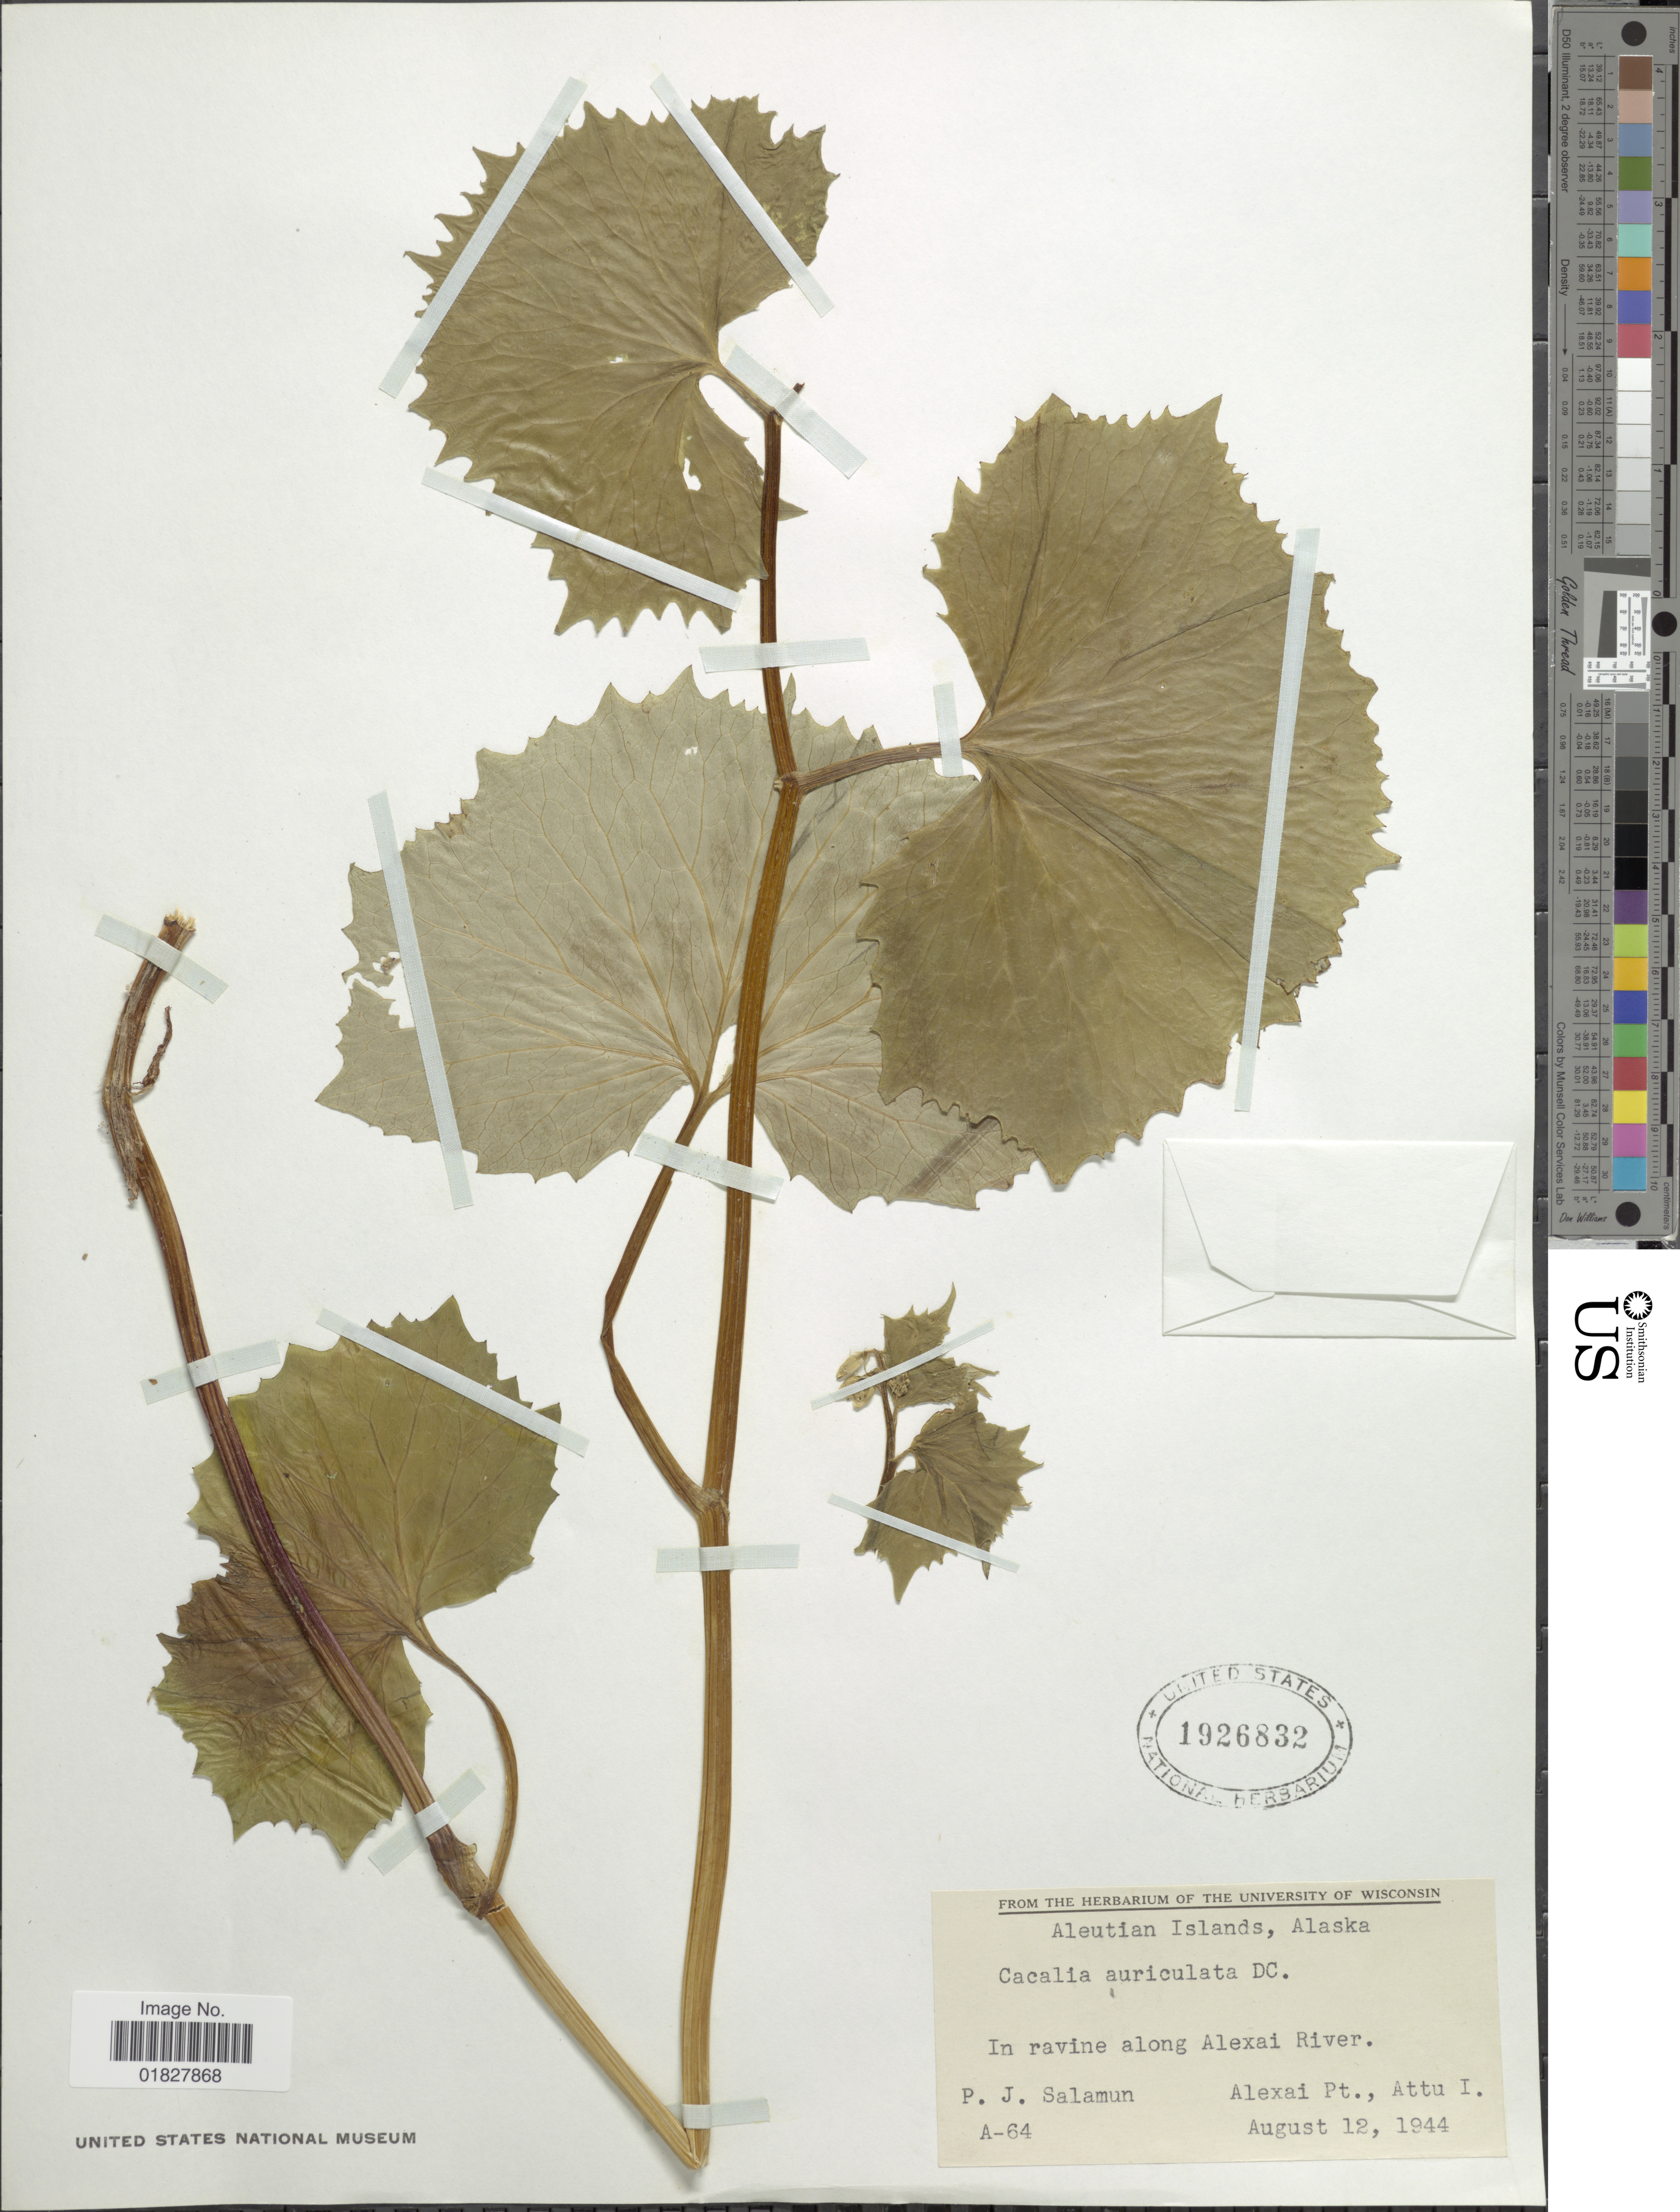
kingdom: Plantae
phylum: Tracheophyta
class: Magnoliopsida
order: Asterales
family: Asteraceae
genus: Vernonanthura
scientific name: Vernonanthura auriculata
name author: (Griseb.) H. Rob.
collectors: P. Salamun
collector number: A-64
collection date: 1944-08-12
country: United States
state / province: Alaska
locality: Aleutian Islands, along Alexai River, Alexai Pt., Attu I.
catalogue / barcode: US 1926832